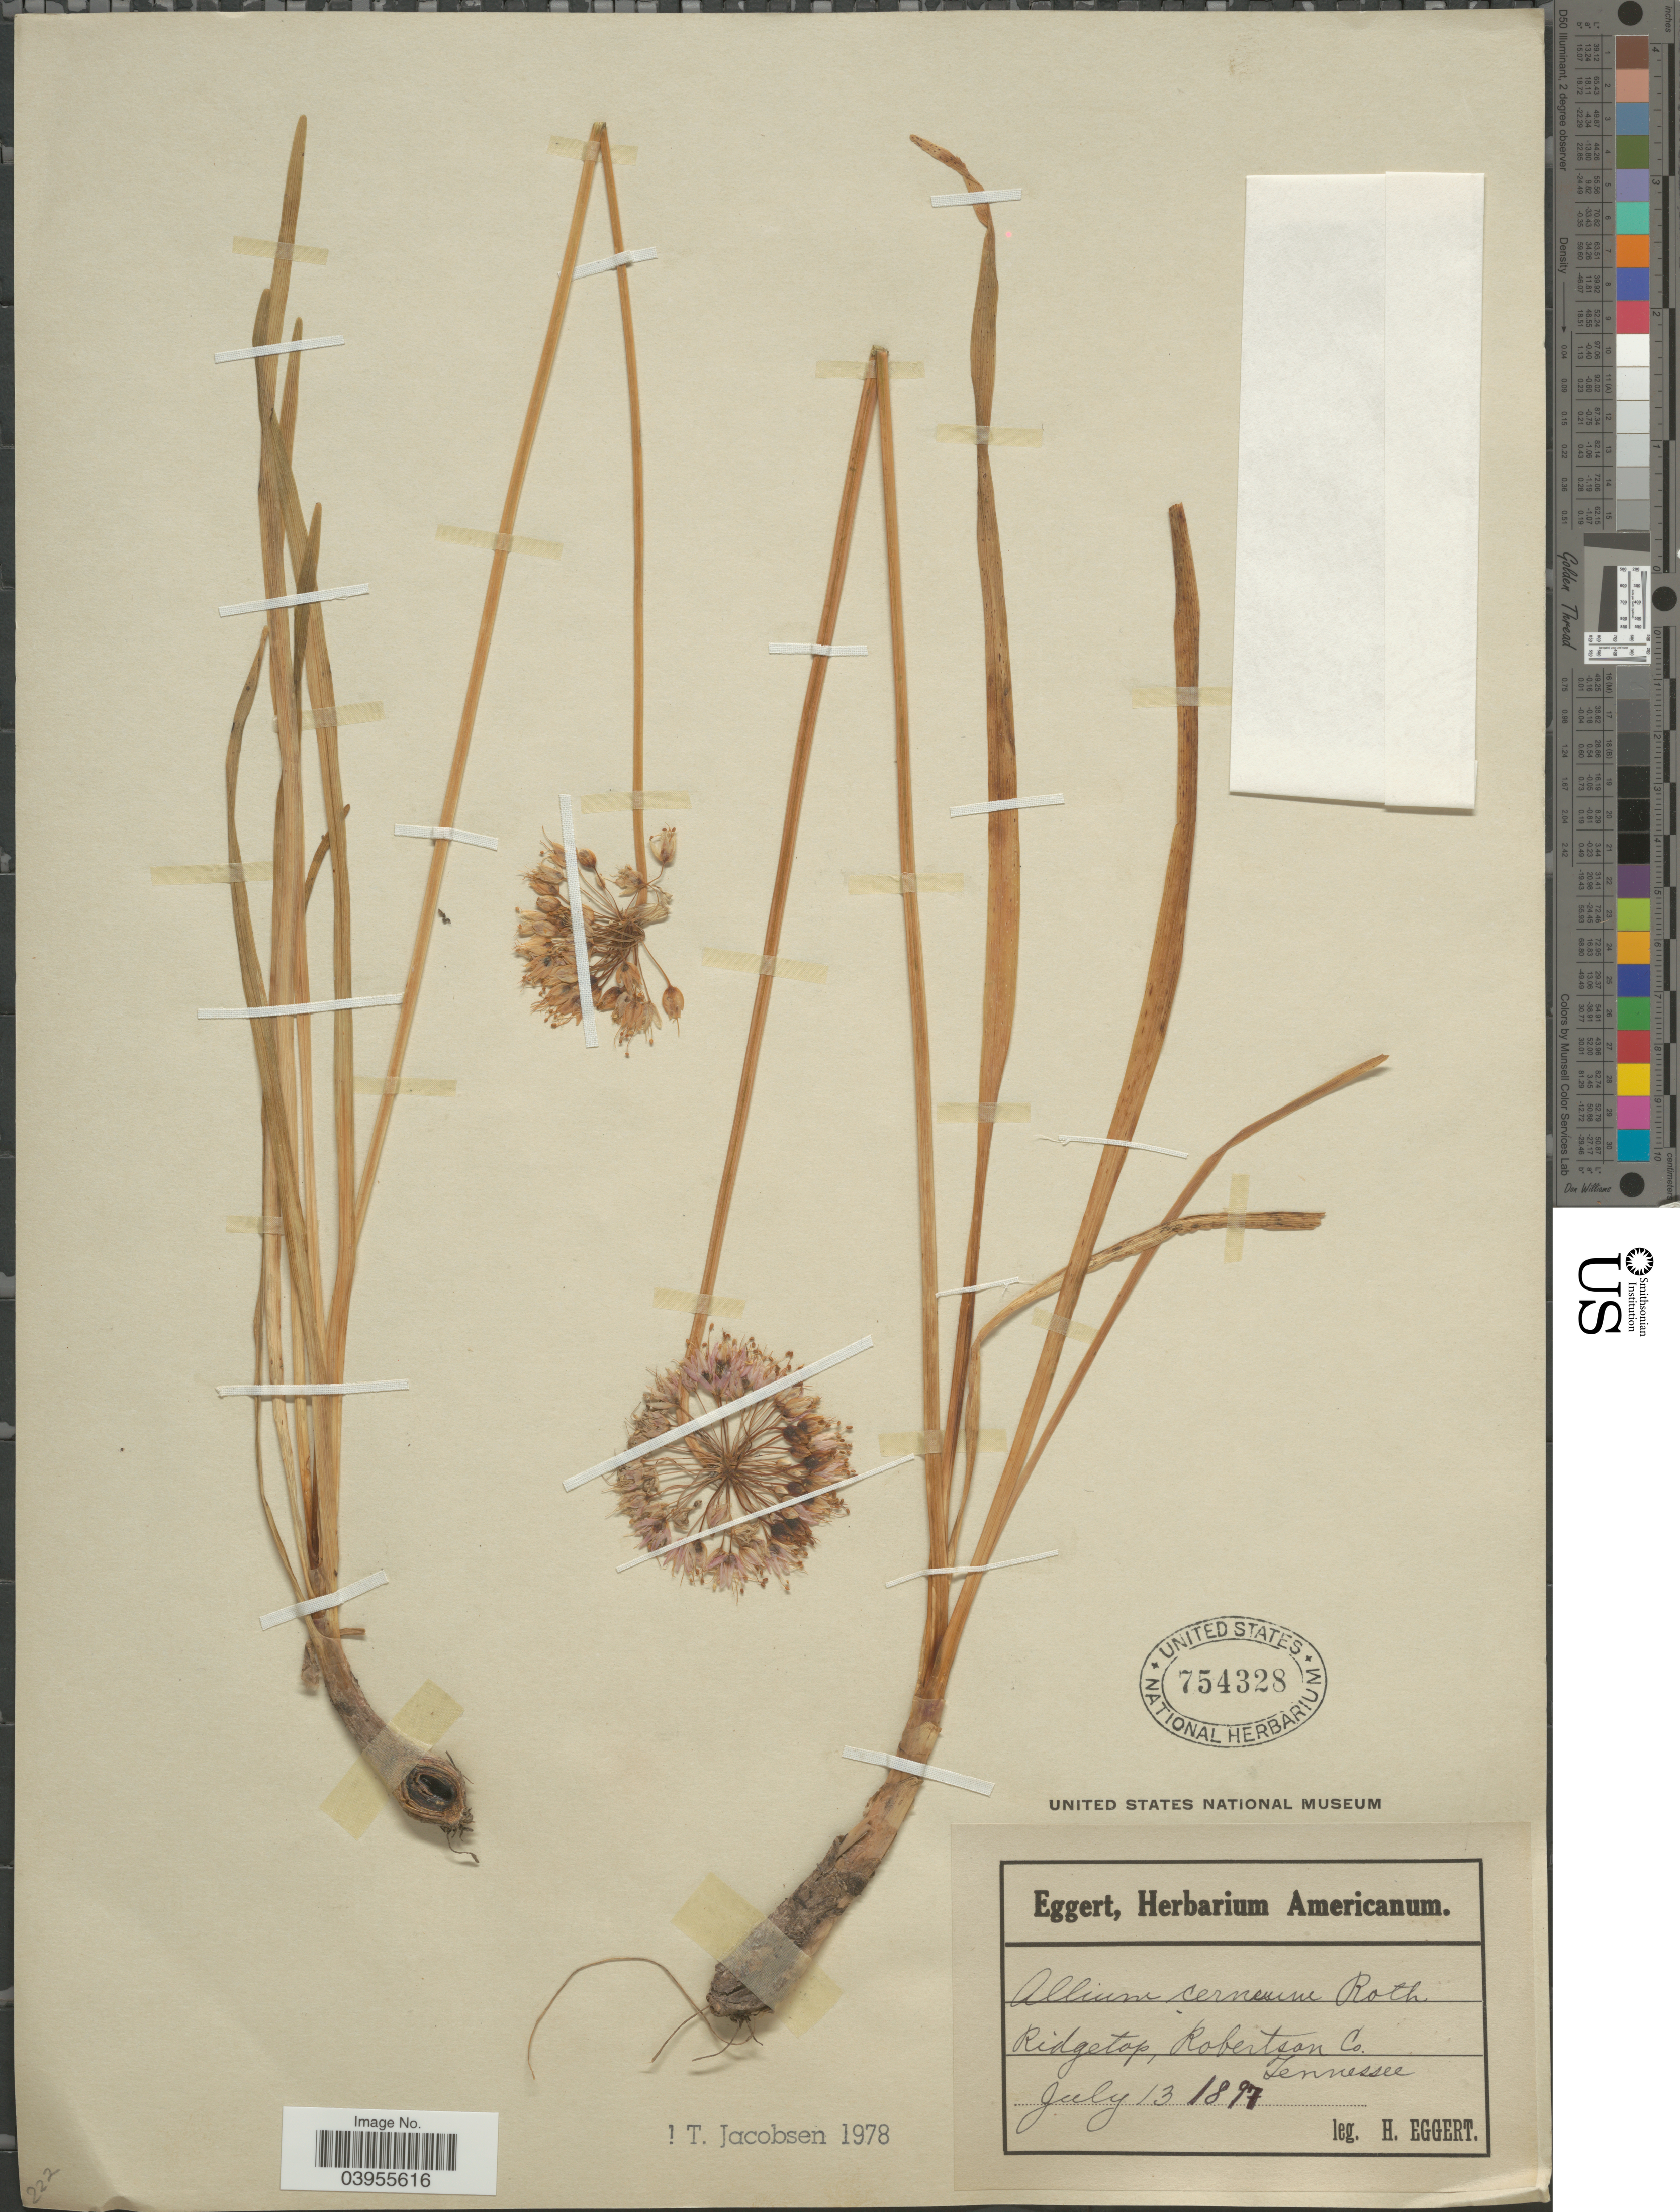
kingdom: Plantae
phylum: Tracheophyta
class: Liliopsida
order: Asparagales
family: Amaryllidaceae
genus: Allium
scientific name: Allium cernuum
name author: Roth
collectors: H. Eggert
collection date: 1897-07-13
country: United States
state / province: Tennessee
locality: Ridgetop, Robertson Co.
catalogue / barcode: US 754328